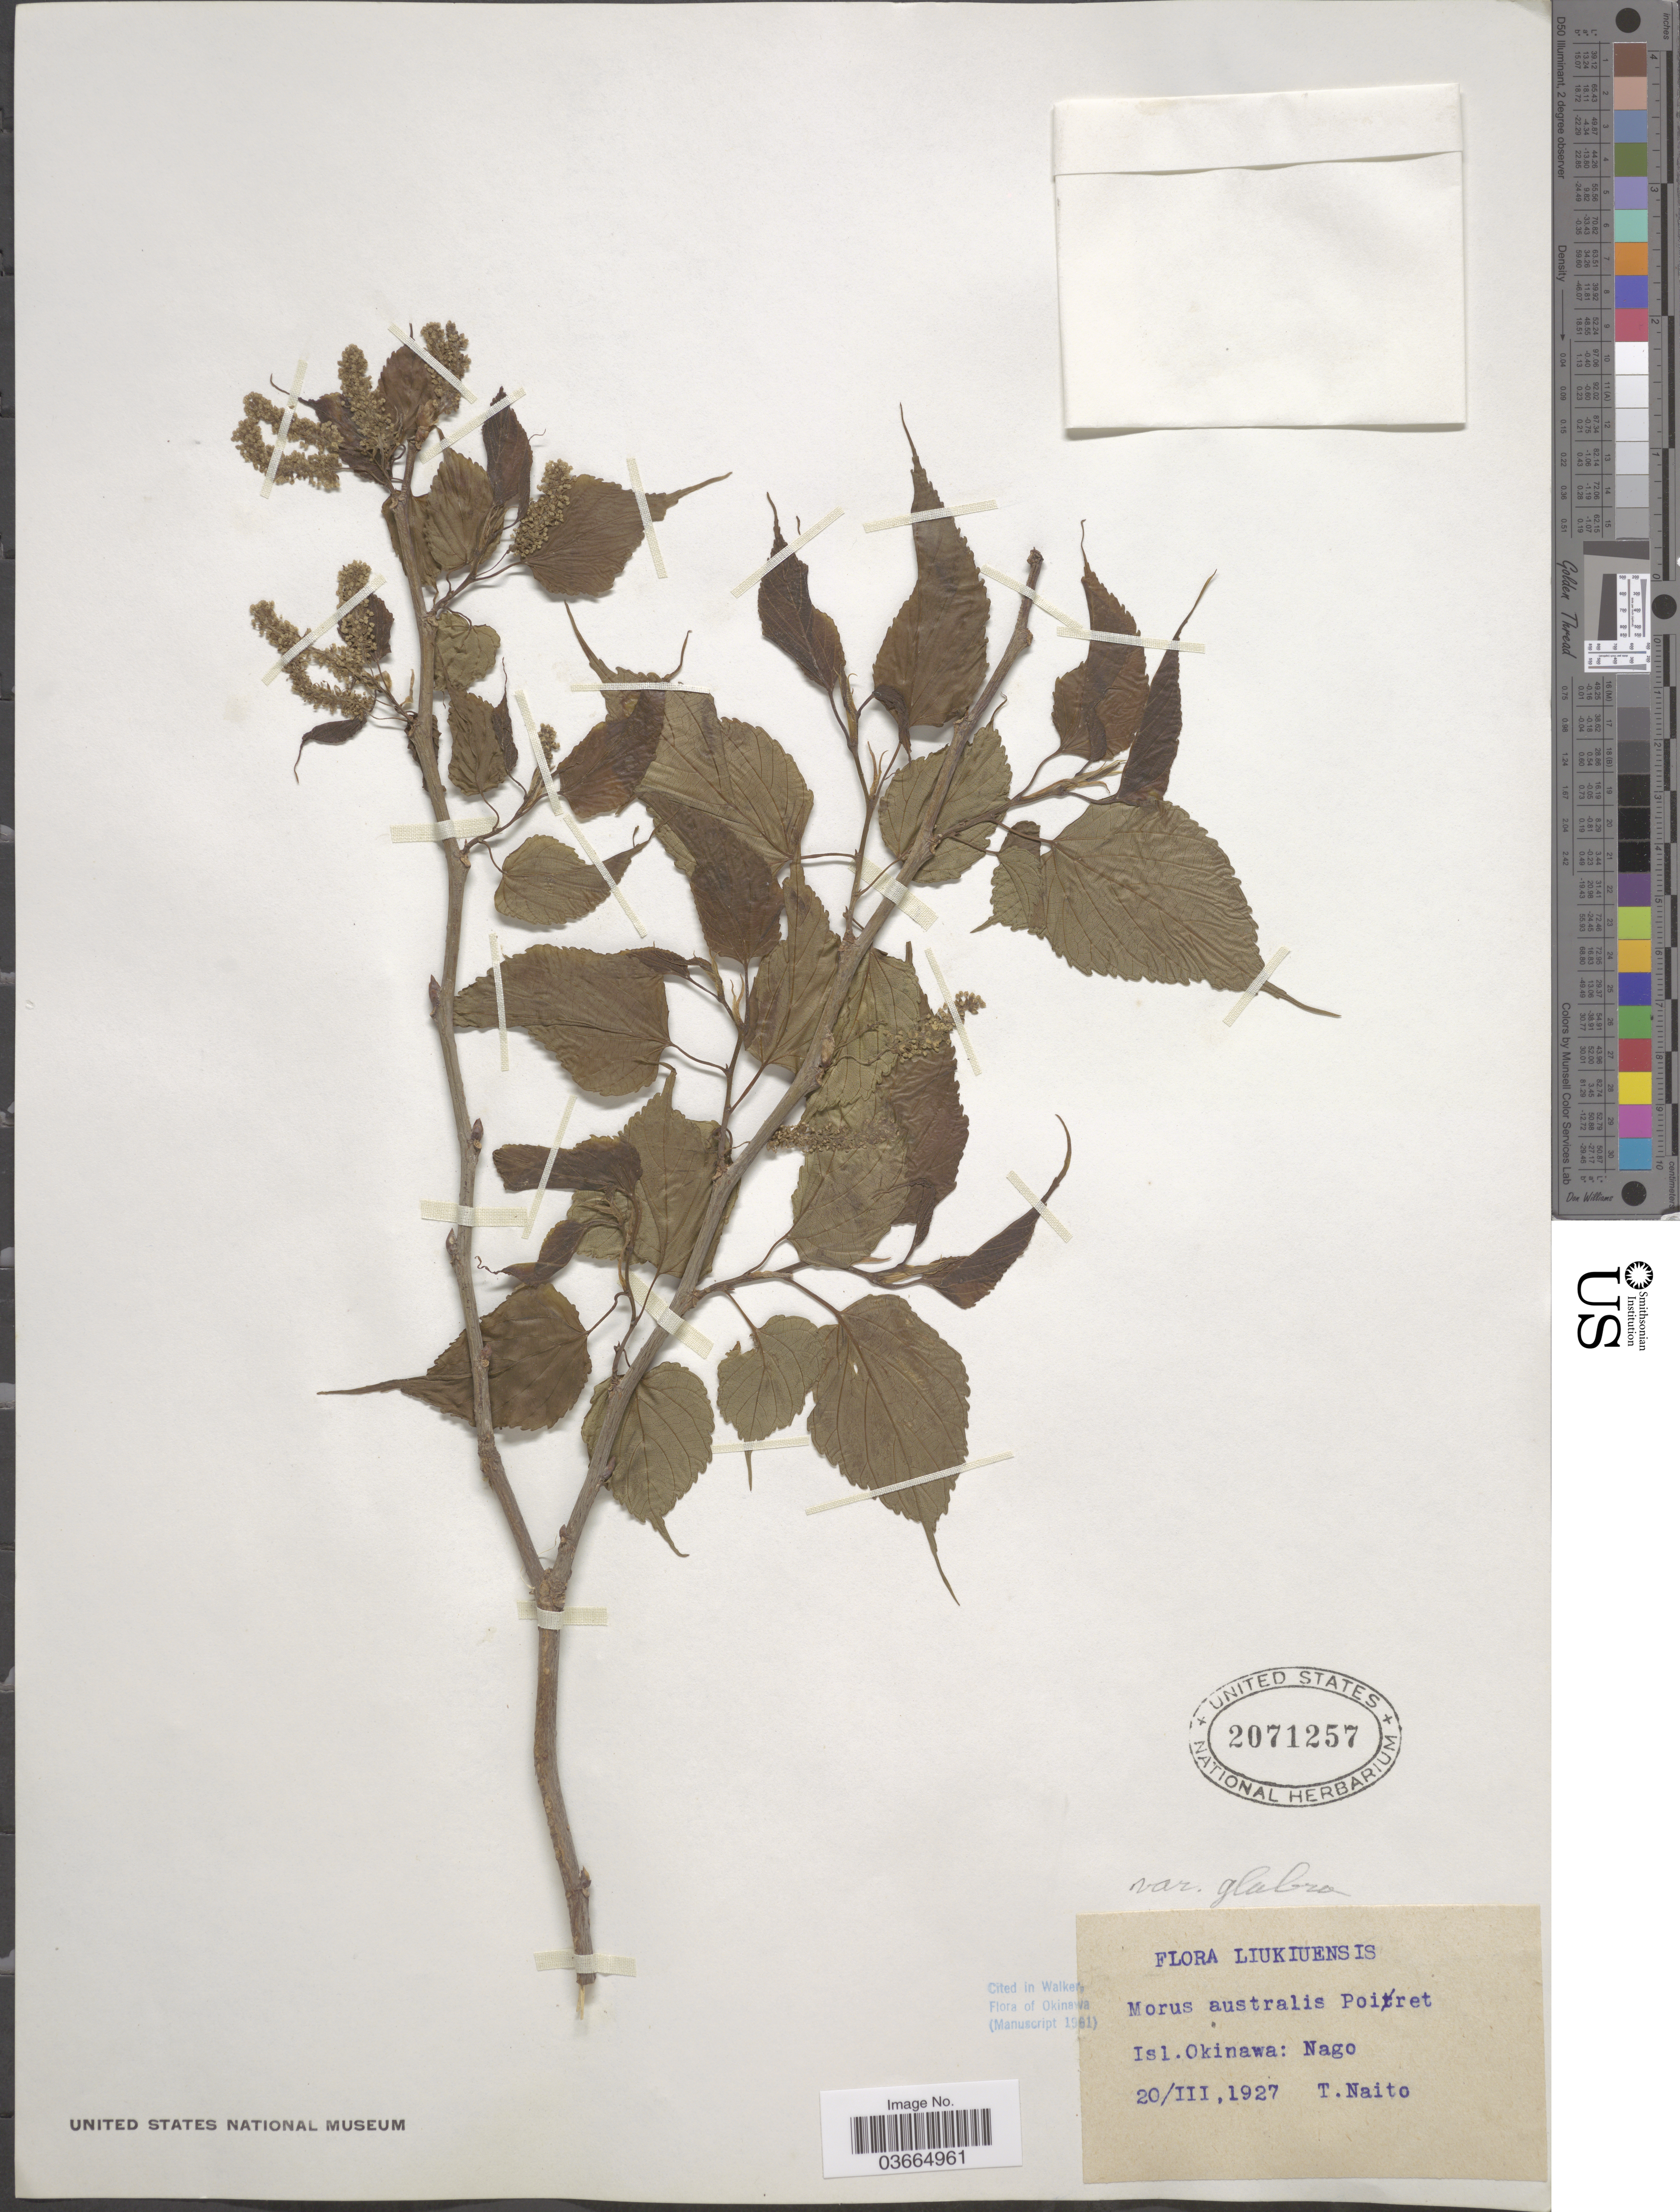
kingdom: Plantae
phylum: Tracheophyta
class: Magnoliopsida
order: Rosales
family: Moraceae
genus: Morus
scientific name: Morus australis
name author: Poir.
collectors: T. Naito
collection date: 1927-03-20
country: Japan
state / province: Okinawa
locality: Liukiuensis. Isl. Okinawa: Nago.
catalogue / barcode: US 2071257